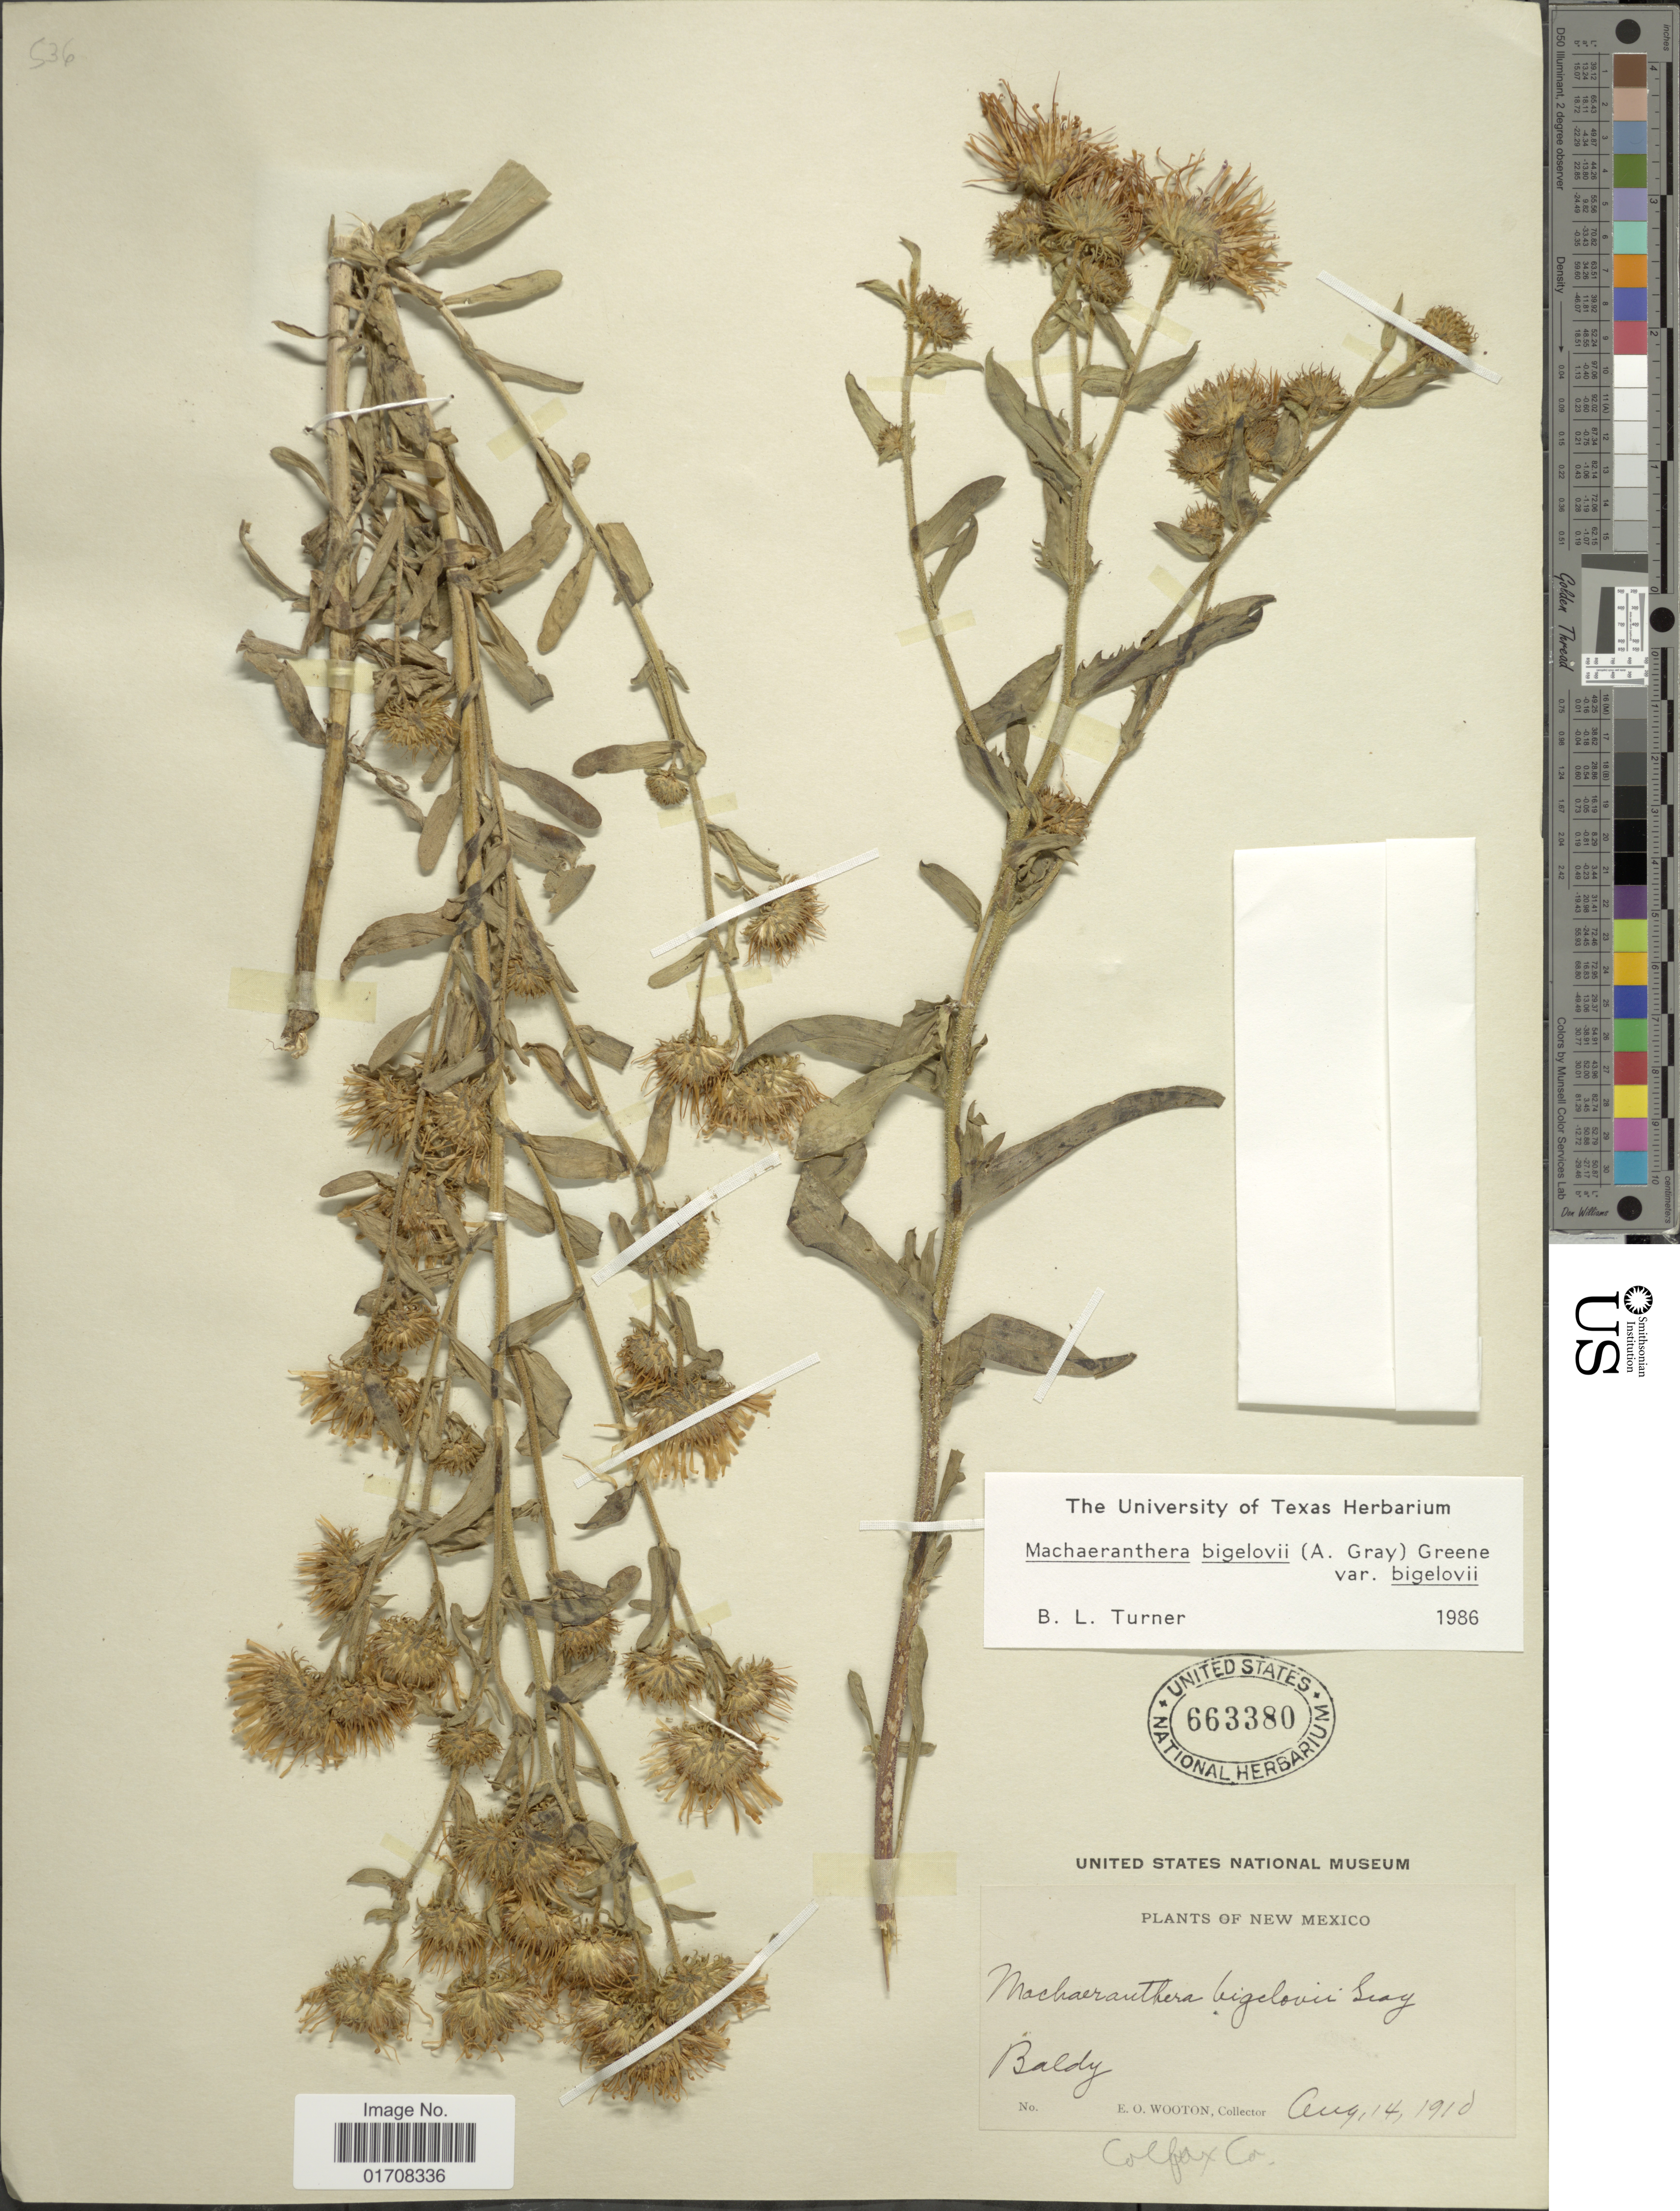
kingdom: Plantae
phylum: Tracheophyta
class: Magnoliopsida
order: Asterales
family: Asteraceae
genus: Machaeranthera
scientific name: Machaeranthera bigelovii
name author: (A. Gray) Greene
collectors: E. O. Wooton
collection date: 1910-08-14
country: United States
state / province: New Mexico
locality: Baldy, Colfax Co.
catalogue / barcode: US 663380